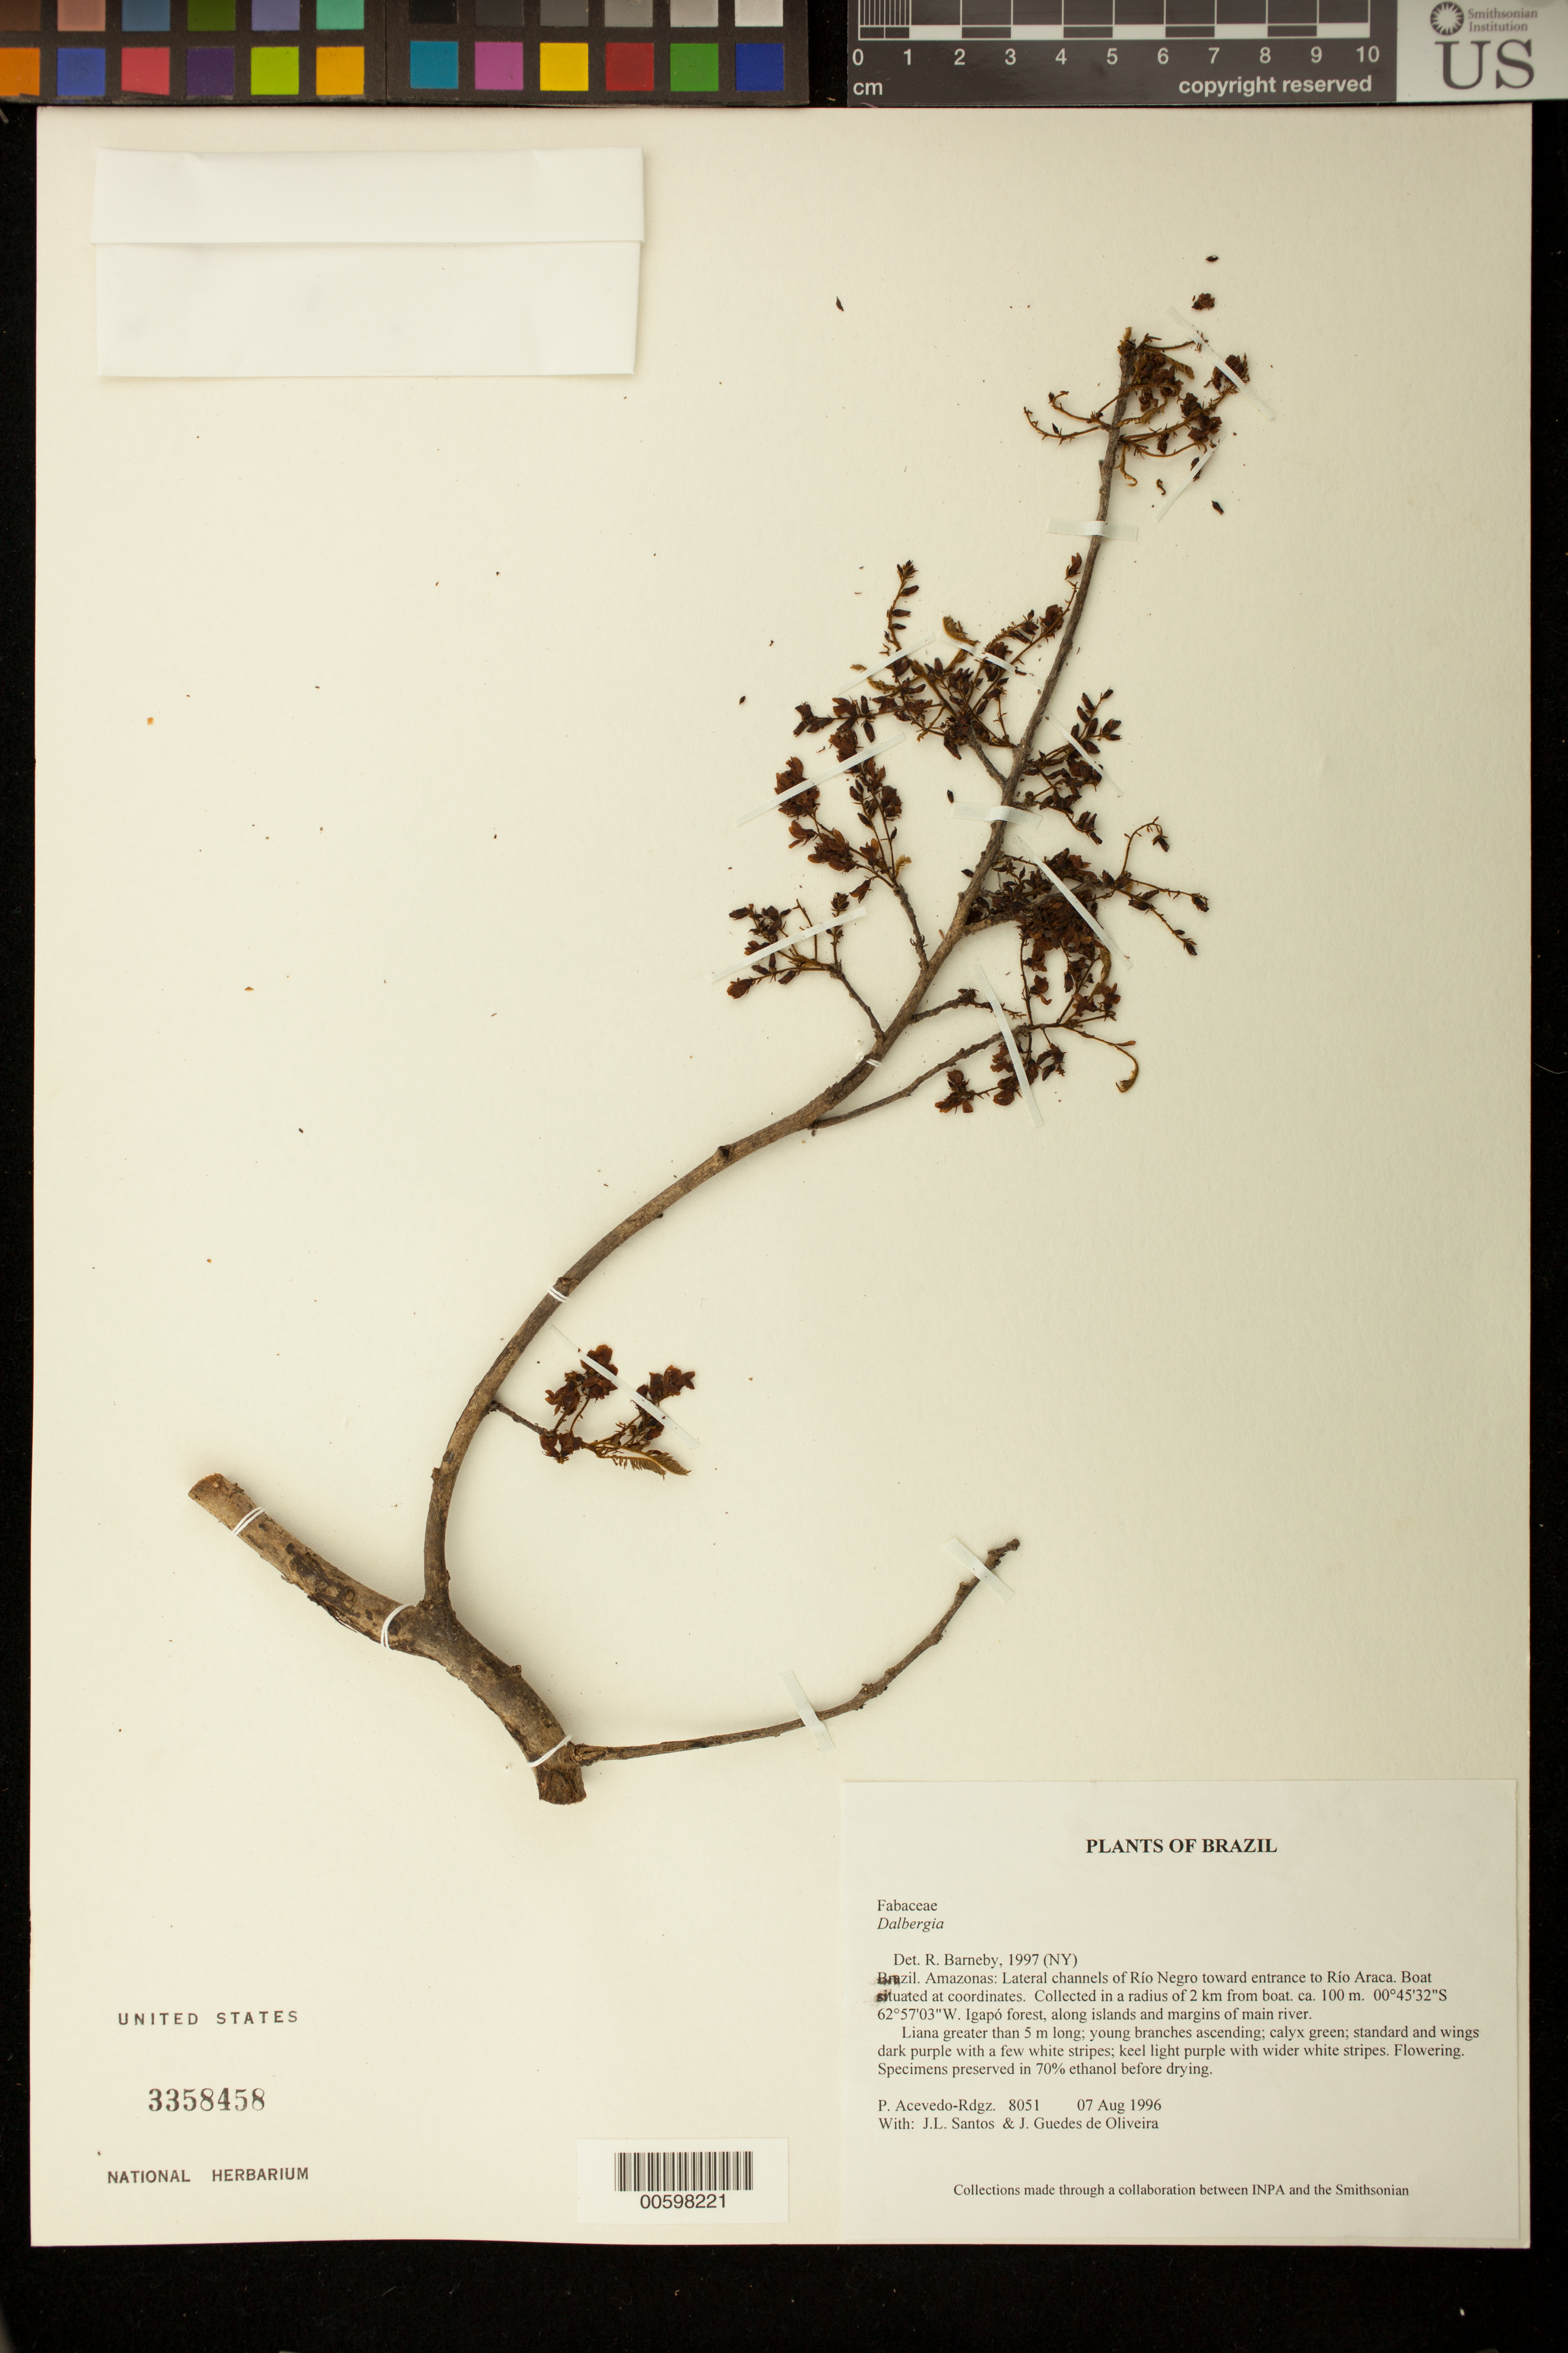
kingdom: Plantae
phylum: Tracheophyta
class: Magnoliopsida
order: Fabales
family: Fabaceae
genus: Dalbergia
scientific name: Dalbergia gracilis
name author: Benth.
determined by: Carvalho, A. M. V. d.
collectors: P. Acevedo-Rodr., J. L. Santos & J. Guedes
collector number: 8051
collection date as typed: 07 Aug 1996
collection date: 1996-08-07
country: Brazil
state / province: Amazonas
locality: Amazonas: Lateral channels of Río Negro toward entrance to Río Araca. Boat situated at coordinates. Collected in a radius of 2 km from boat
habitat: Igapó forest, along islands and margins of main river.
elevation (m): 100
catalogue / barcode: US 3358458